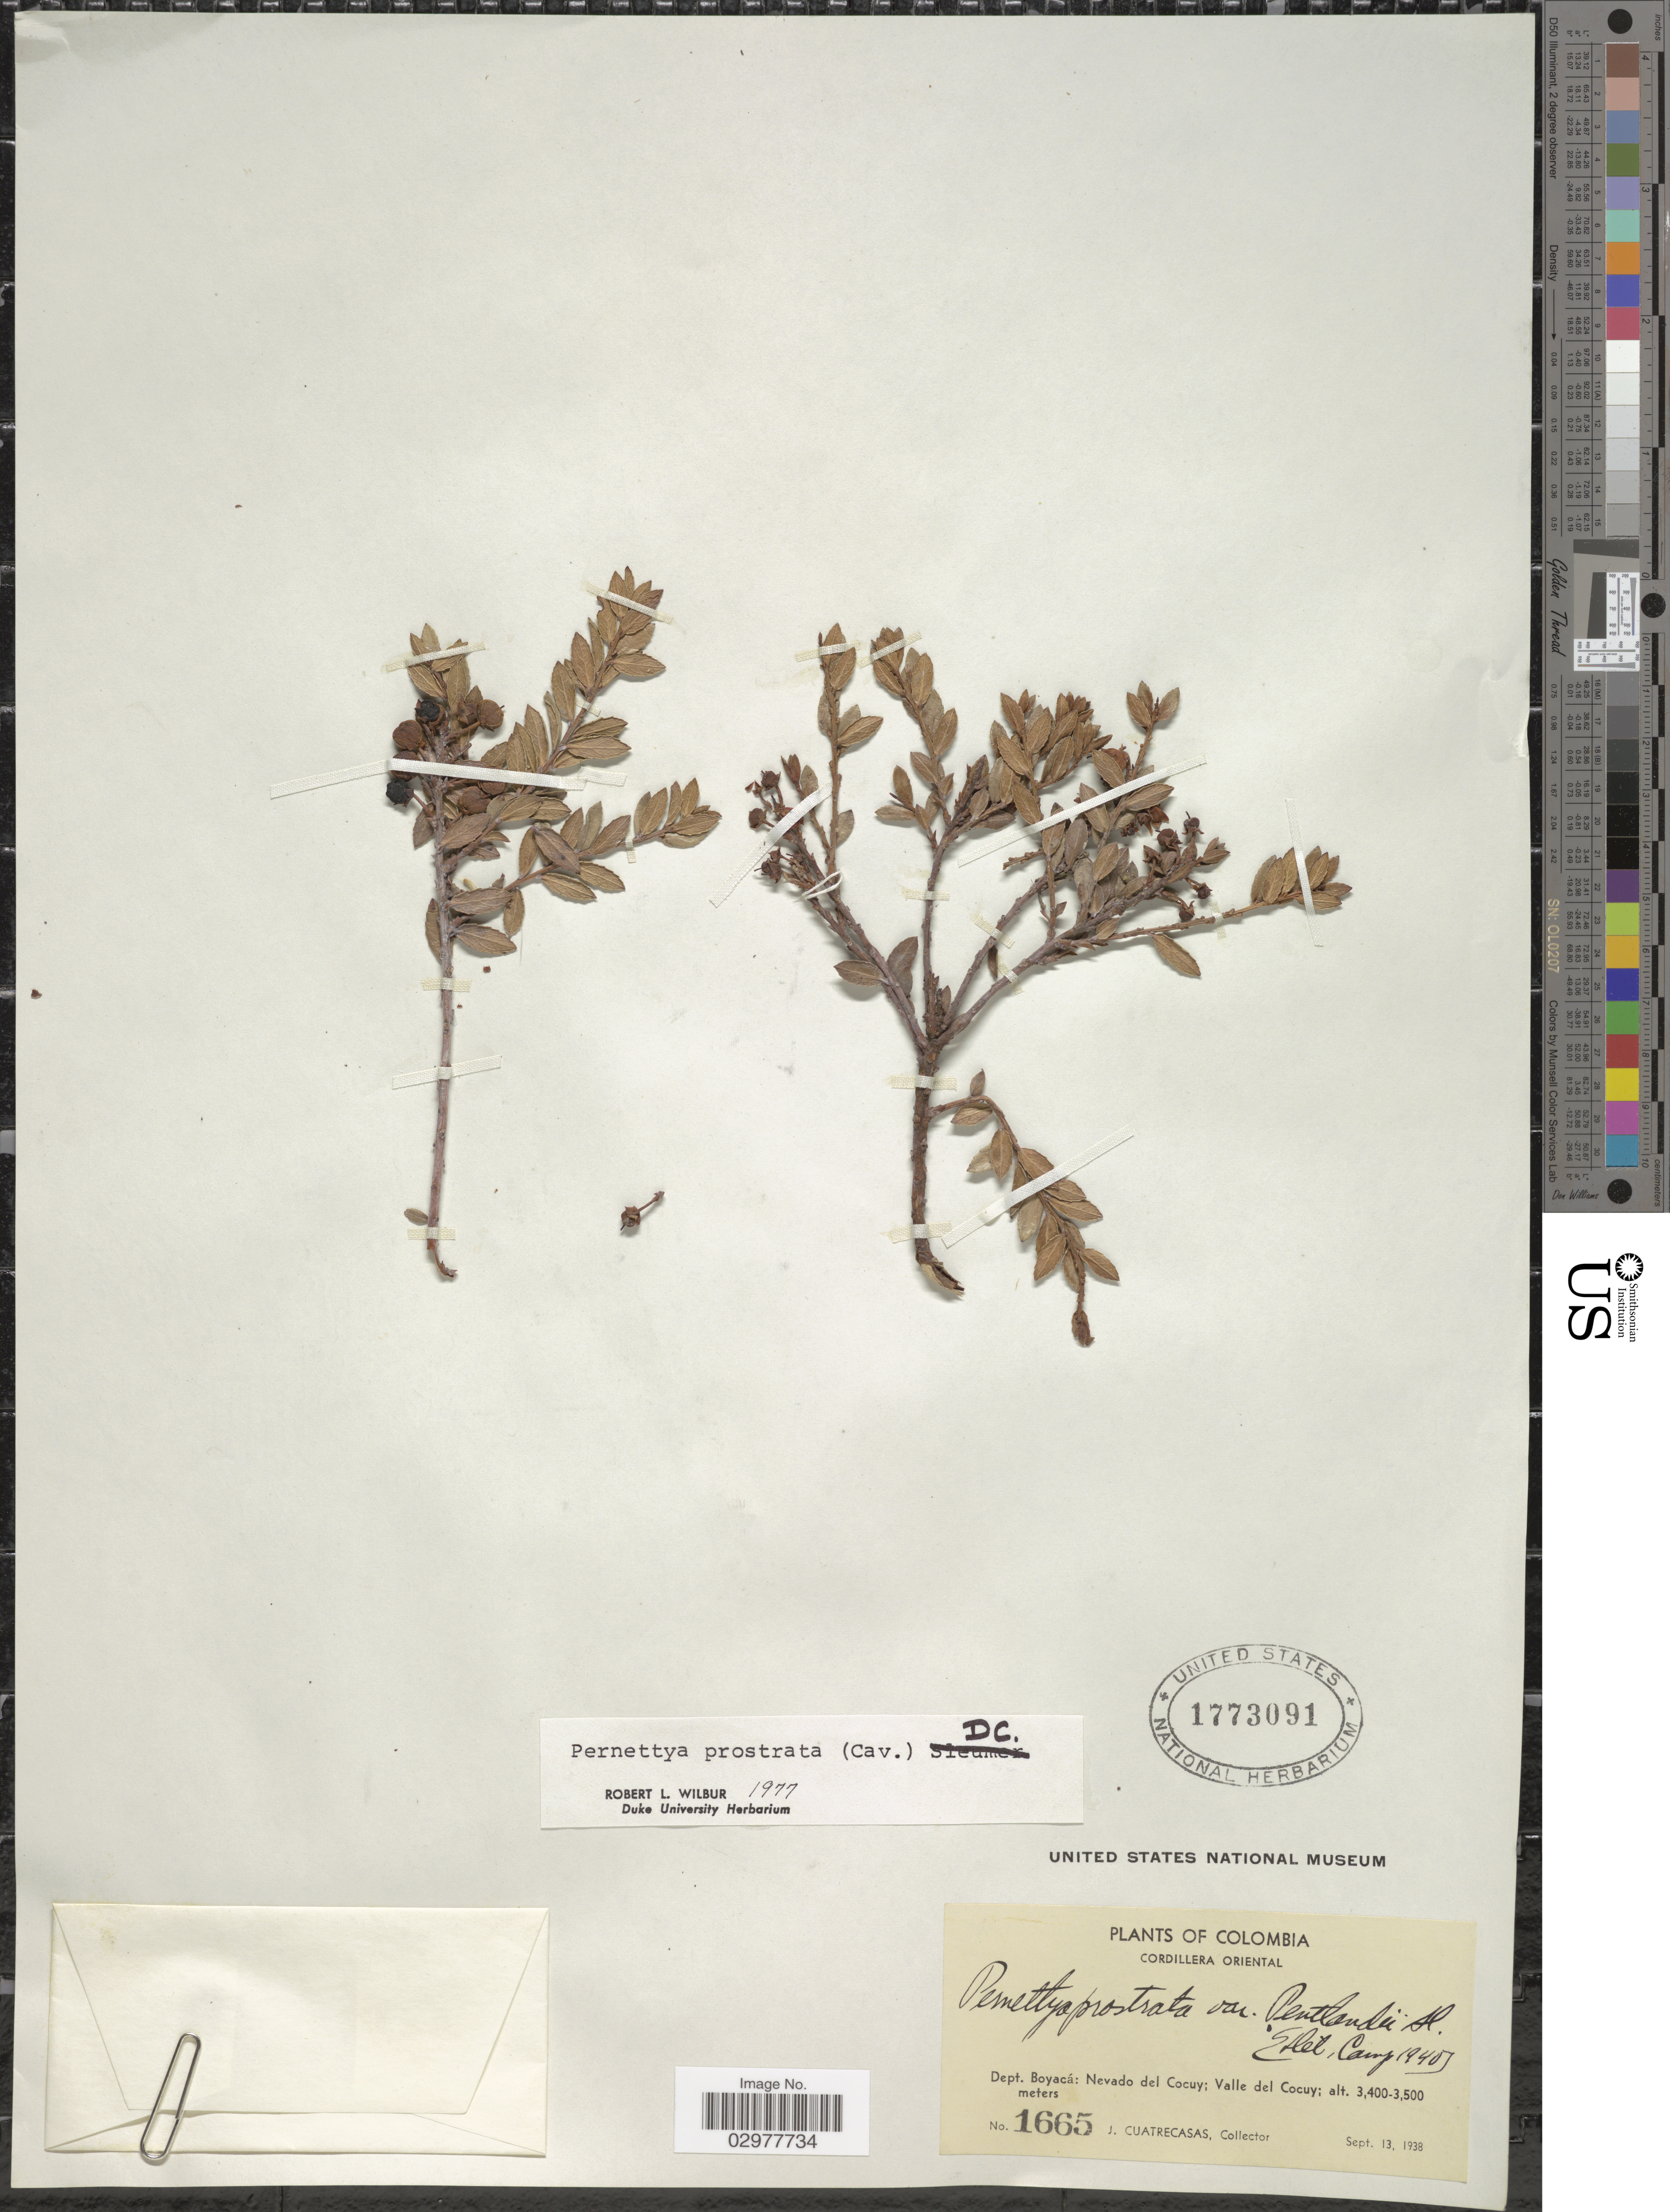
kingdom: Plantae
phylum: Tracheophyta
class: Magnoliopsida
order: Ericales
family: Ericaceae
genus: Pernettya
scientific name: Pernettya prostrata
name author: (Cav.) DC.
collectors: J. Cuatrecasas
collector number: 1665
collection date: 1938-09-13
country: Colombia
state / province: Boyacá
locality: Cordillera Oriental, Dept. Boyacá: nevado del Cocuy; Valle del Cocuy.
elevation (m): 3400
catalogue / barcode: US 1773091